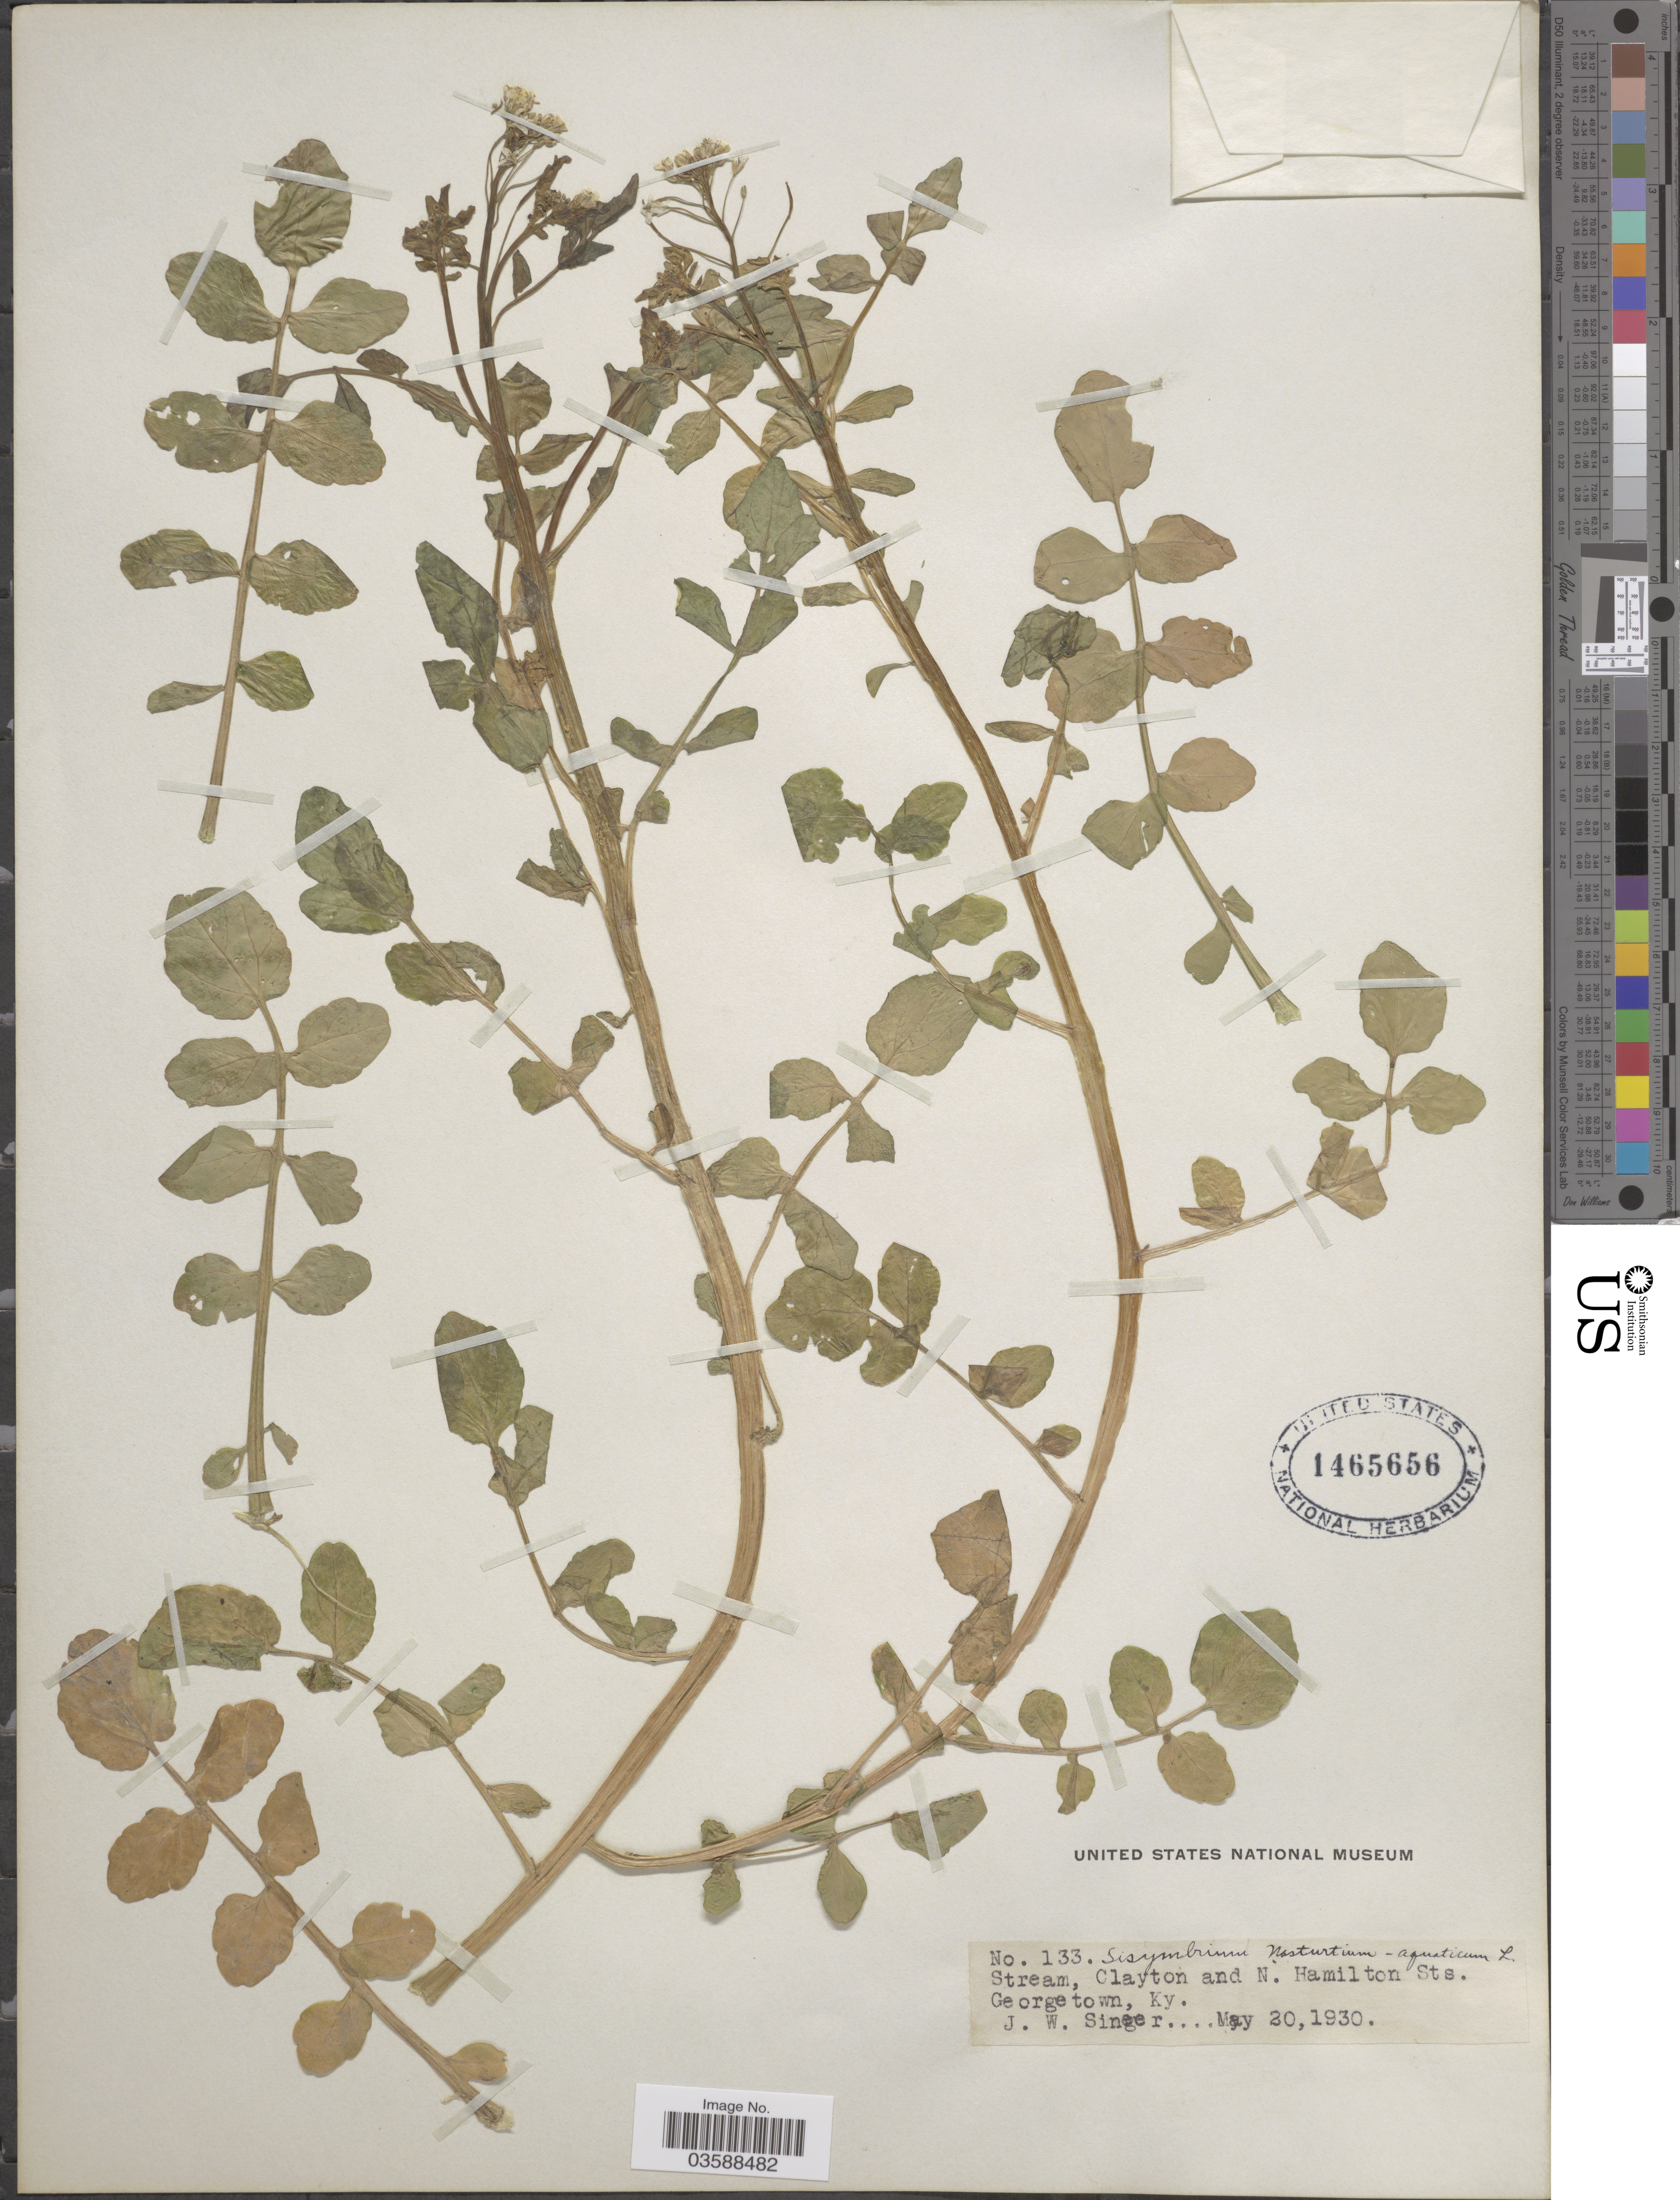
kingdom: Plantae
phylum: Tracheophyta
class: Magnoliopsida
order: Brassicales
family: Brassicaceae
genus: Nasturtium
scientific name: Nasturtium officinale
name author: R. Br.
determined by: Strong, M. T., (US), Smithsonian Institution - National Museum of Natural History (UNITED STATES)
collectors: J. EW. Singer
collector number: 133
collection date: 1930-05-20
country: United States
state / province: Kentucky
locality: Stream, Clayton and N. Hamilton Sts. Georgetown, Ky.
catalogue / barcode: US 1465656